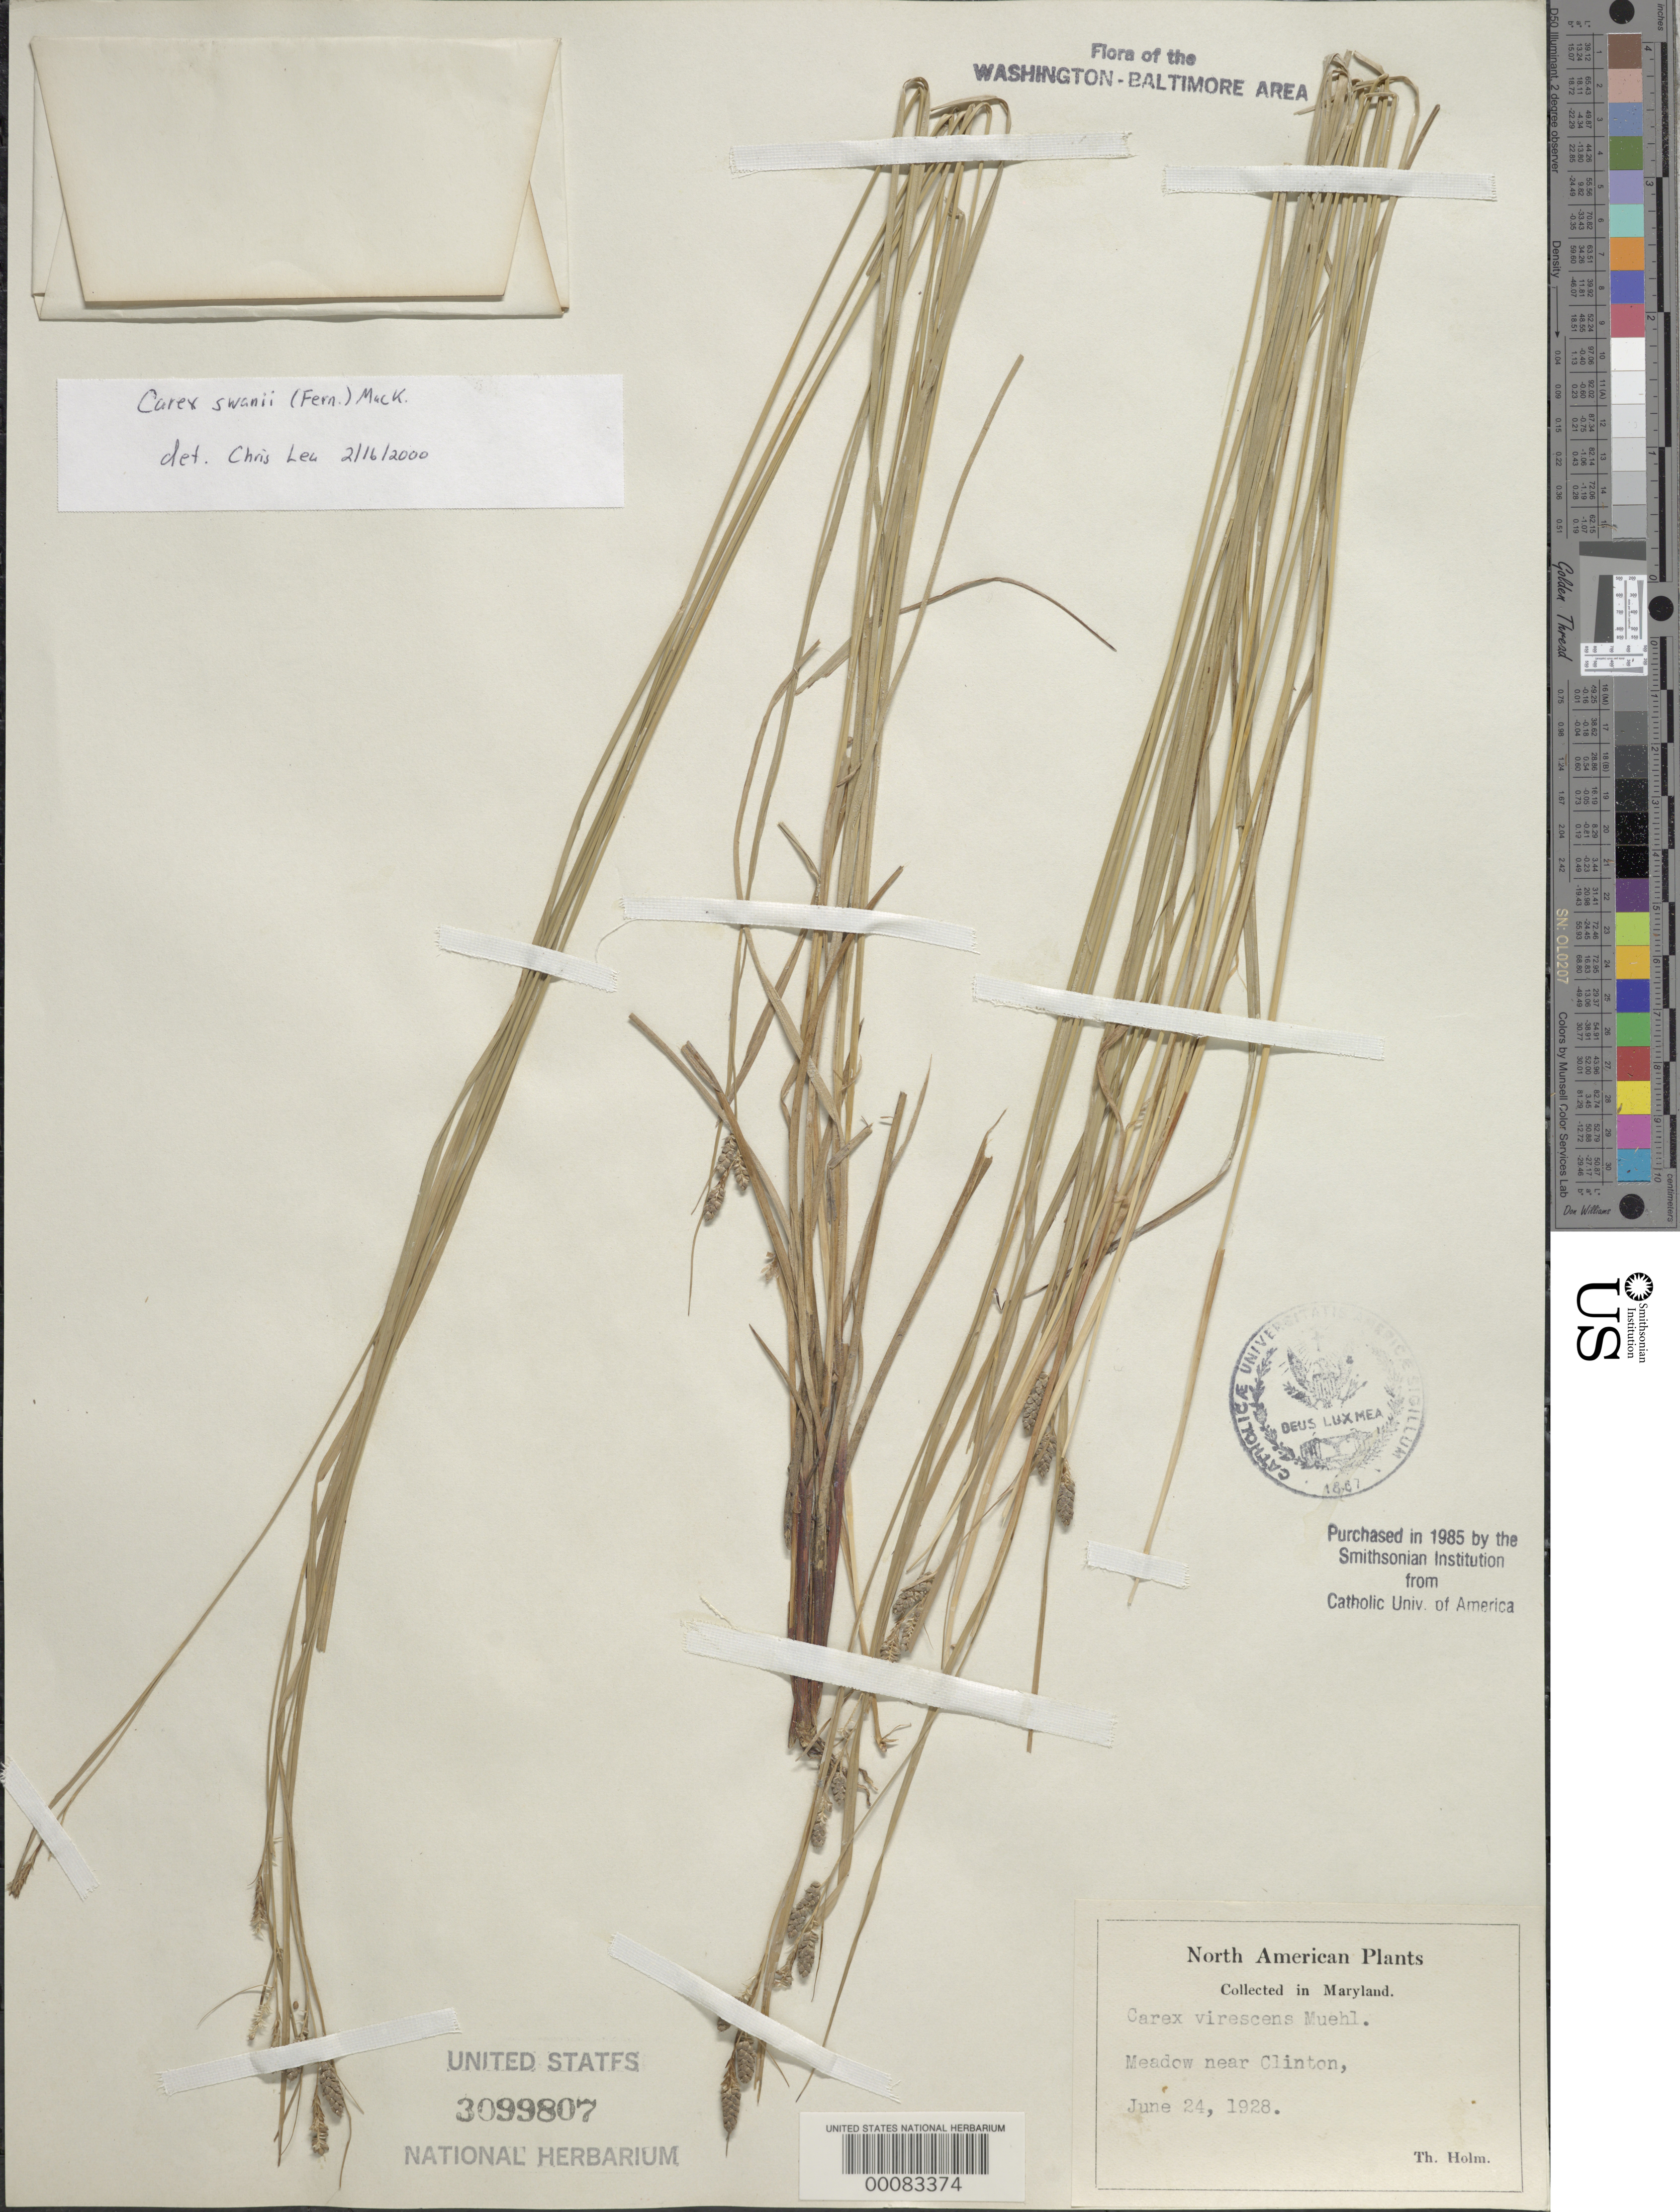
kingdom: Plantae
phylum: Tracheophyta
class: Liliopsida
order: Poales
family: Cyperaceae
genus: Carex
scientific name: Carex swanii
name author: (Fernald) Mack.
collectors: T. Holm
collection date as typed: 24 Jun 1928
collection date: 1928-06-24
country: United States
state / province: Maryland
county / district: Prince George's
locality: Near Clinton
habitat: Meadow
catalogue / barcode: US 3099807